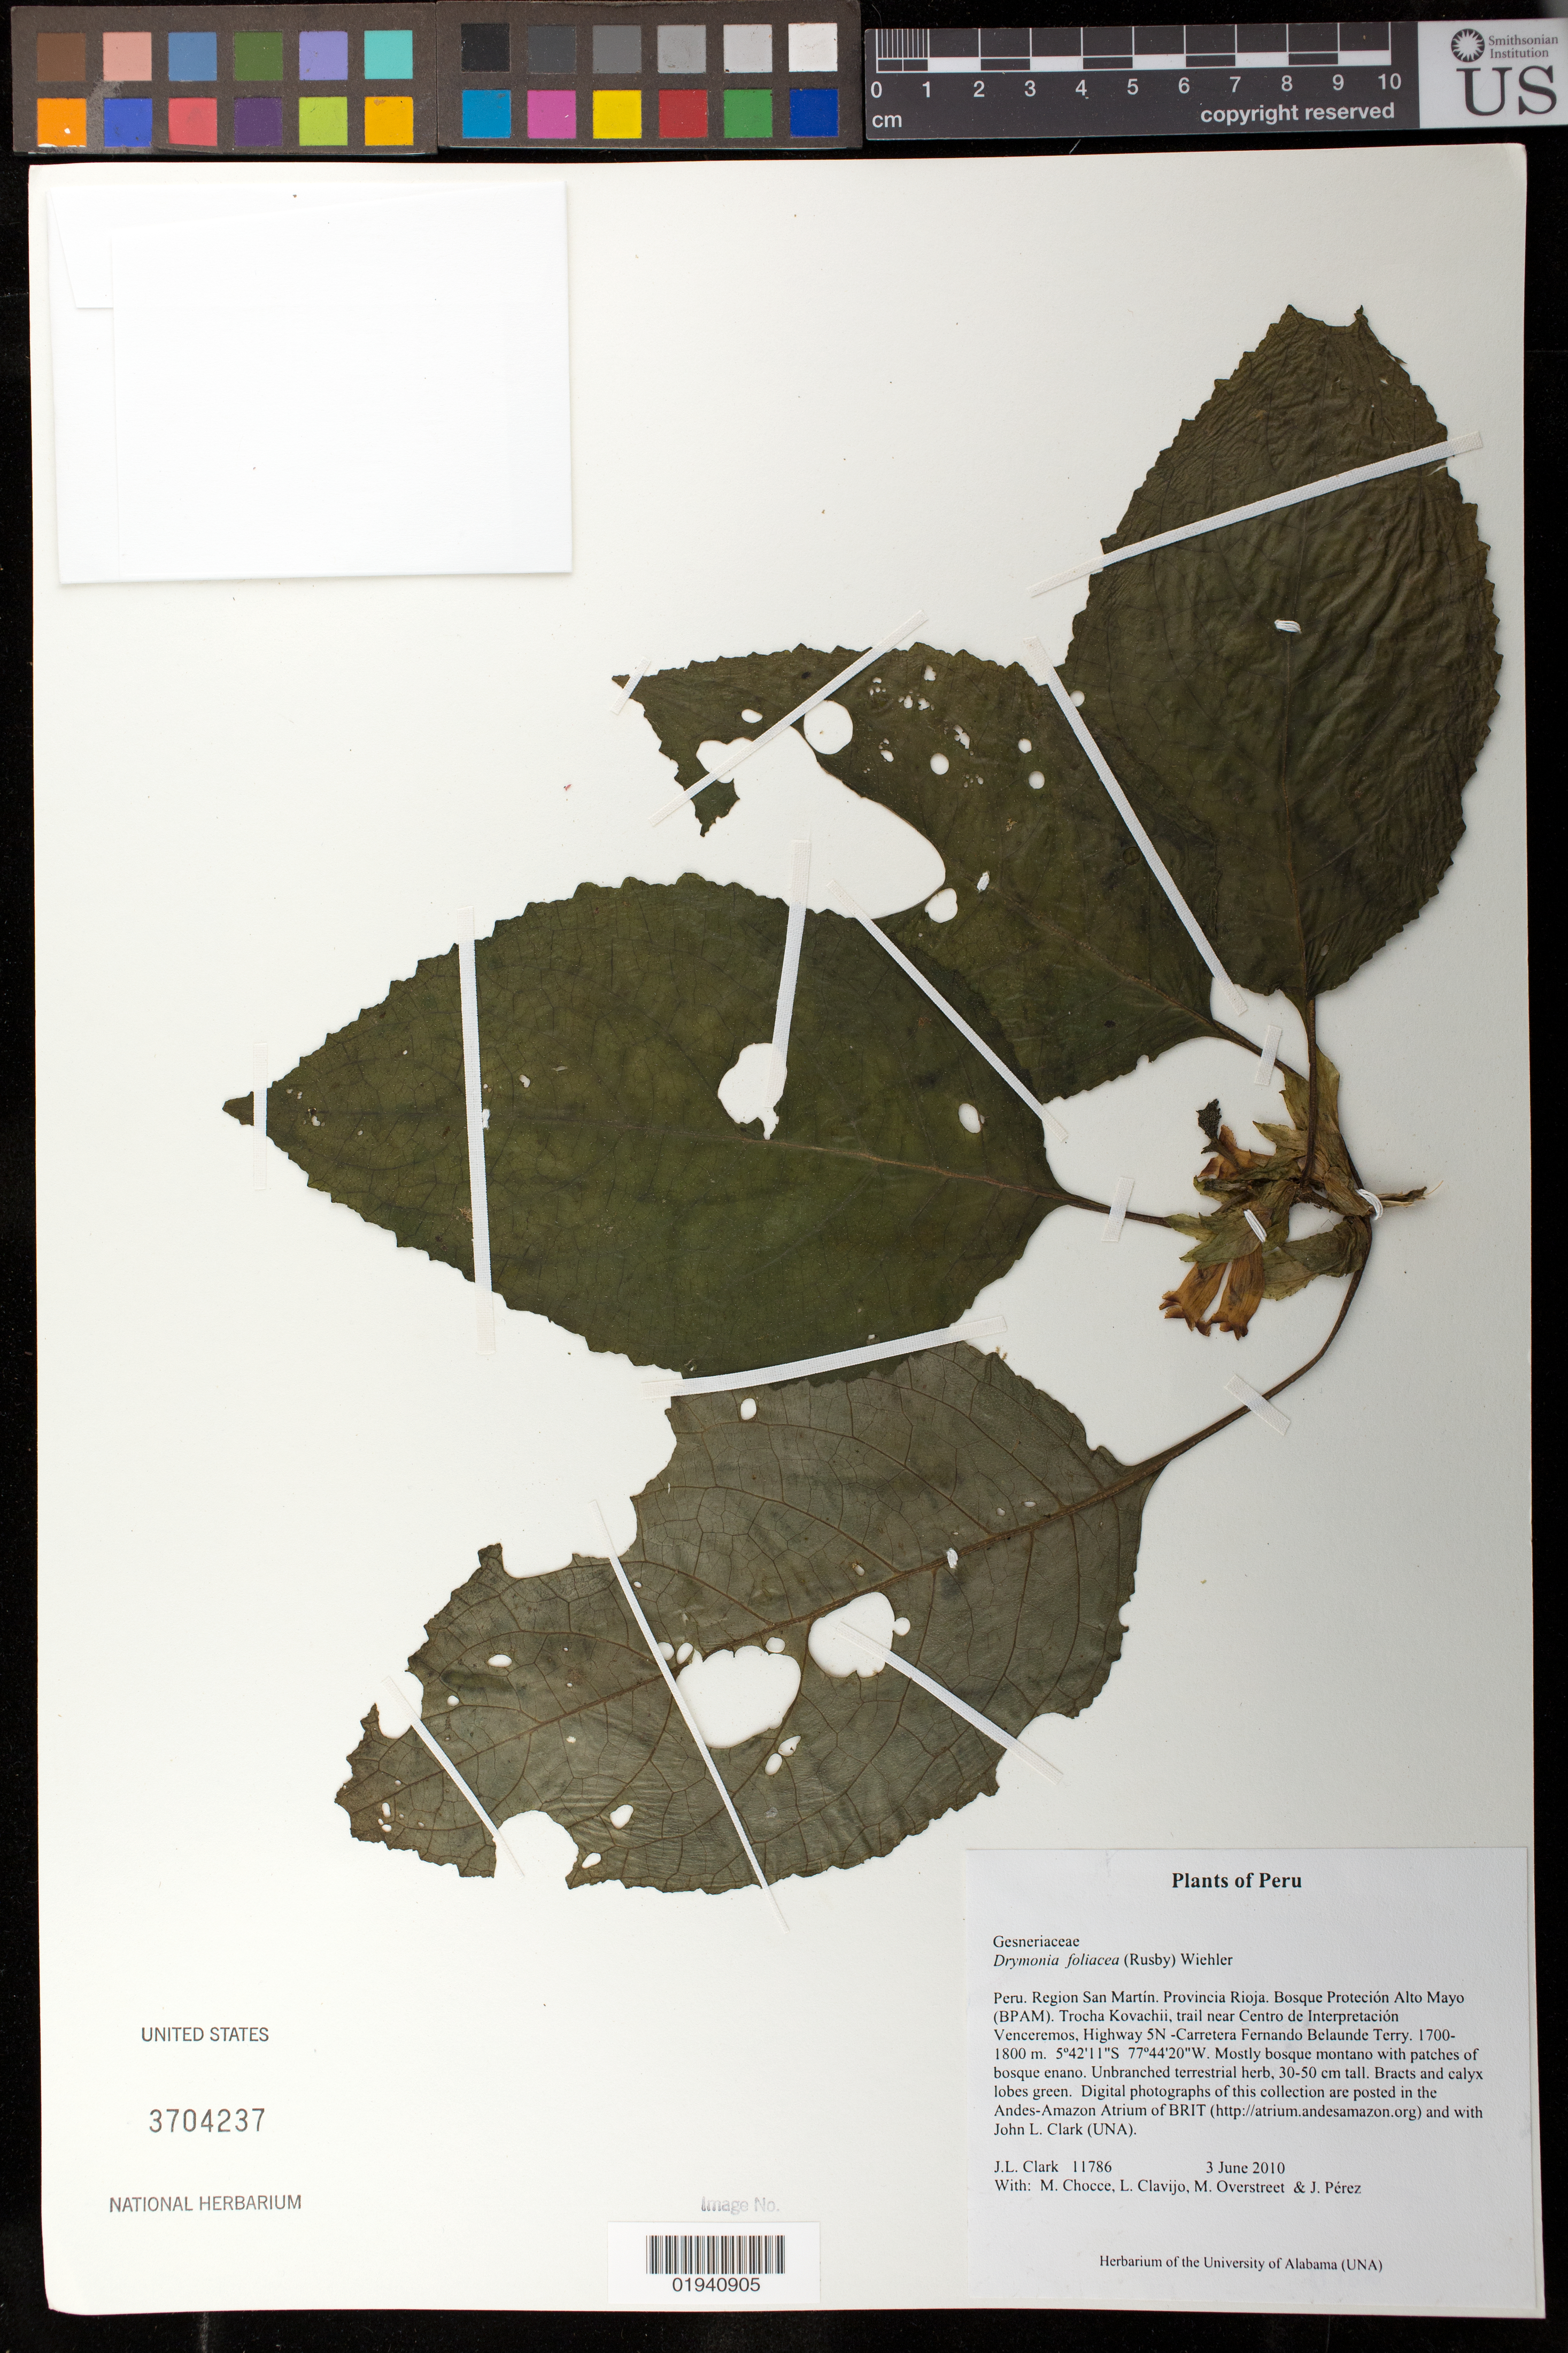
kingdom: Plantae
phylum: Tracheophyta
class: Magnoliopsida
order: Lamiales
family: Gesneriaceae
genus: Drymonia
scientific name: Drymonia foliacea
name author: (Rusby) Wiehler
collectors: J. L. Clark, M. Chocce, L. Clavijo, M. Overstreet & J. Perez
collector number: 11786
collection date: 2010-06-03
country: Peru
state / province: San Martín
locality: Peru. Region San Martin. Provincia Rioja. Bosque Protecion Alto Mayo (BPAM). Trocha Kovachii, trail near Centro de Interpretacion Venceremos, Highway 5N-Carretera Fernando Belaunde Terry.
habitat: Mostly bosque montano with patches of bosque enano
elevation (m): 1700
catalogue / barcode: US 3704237